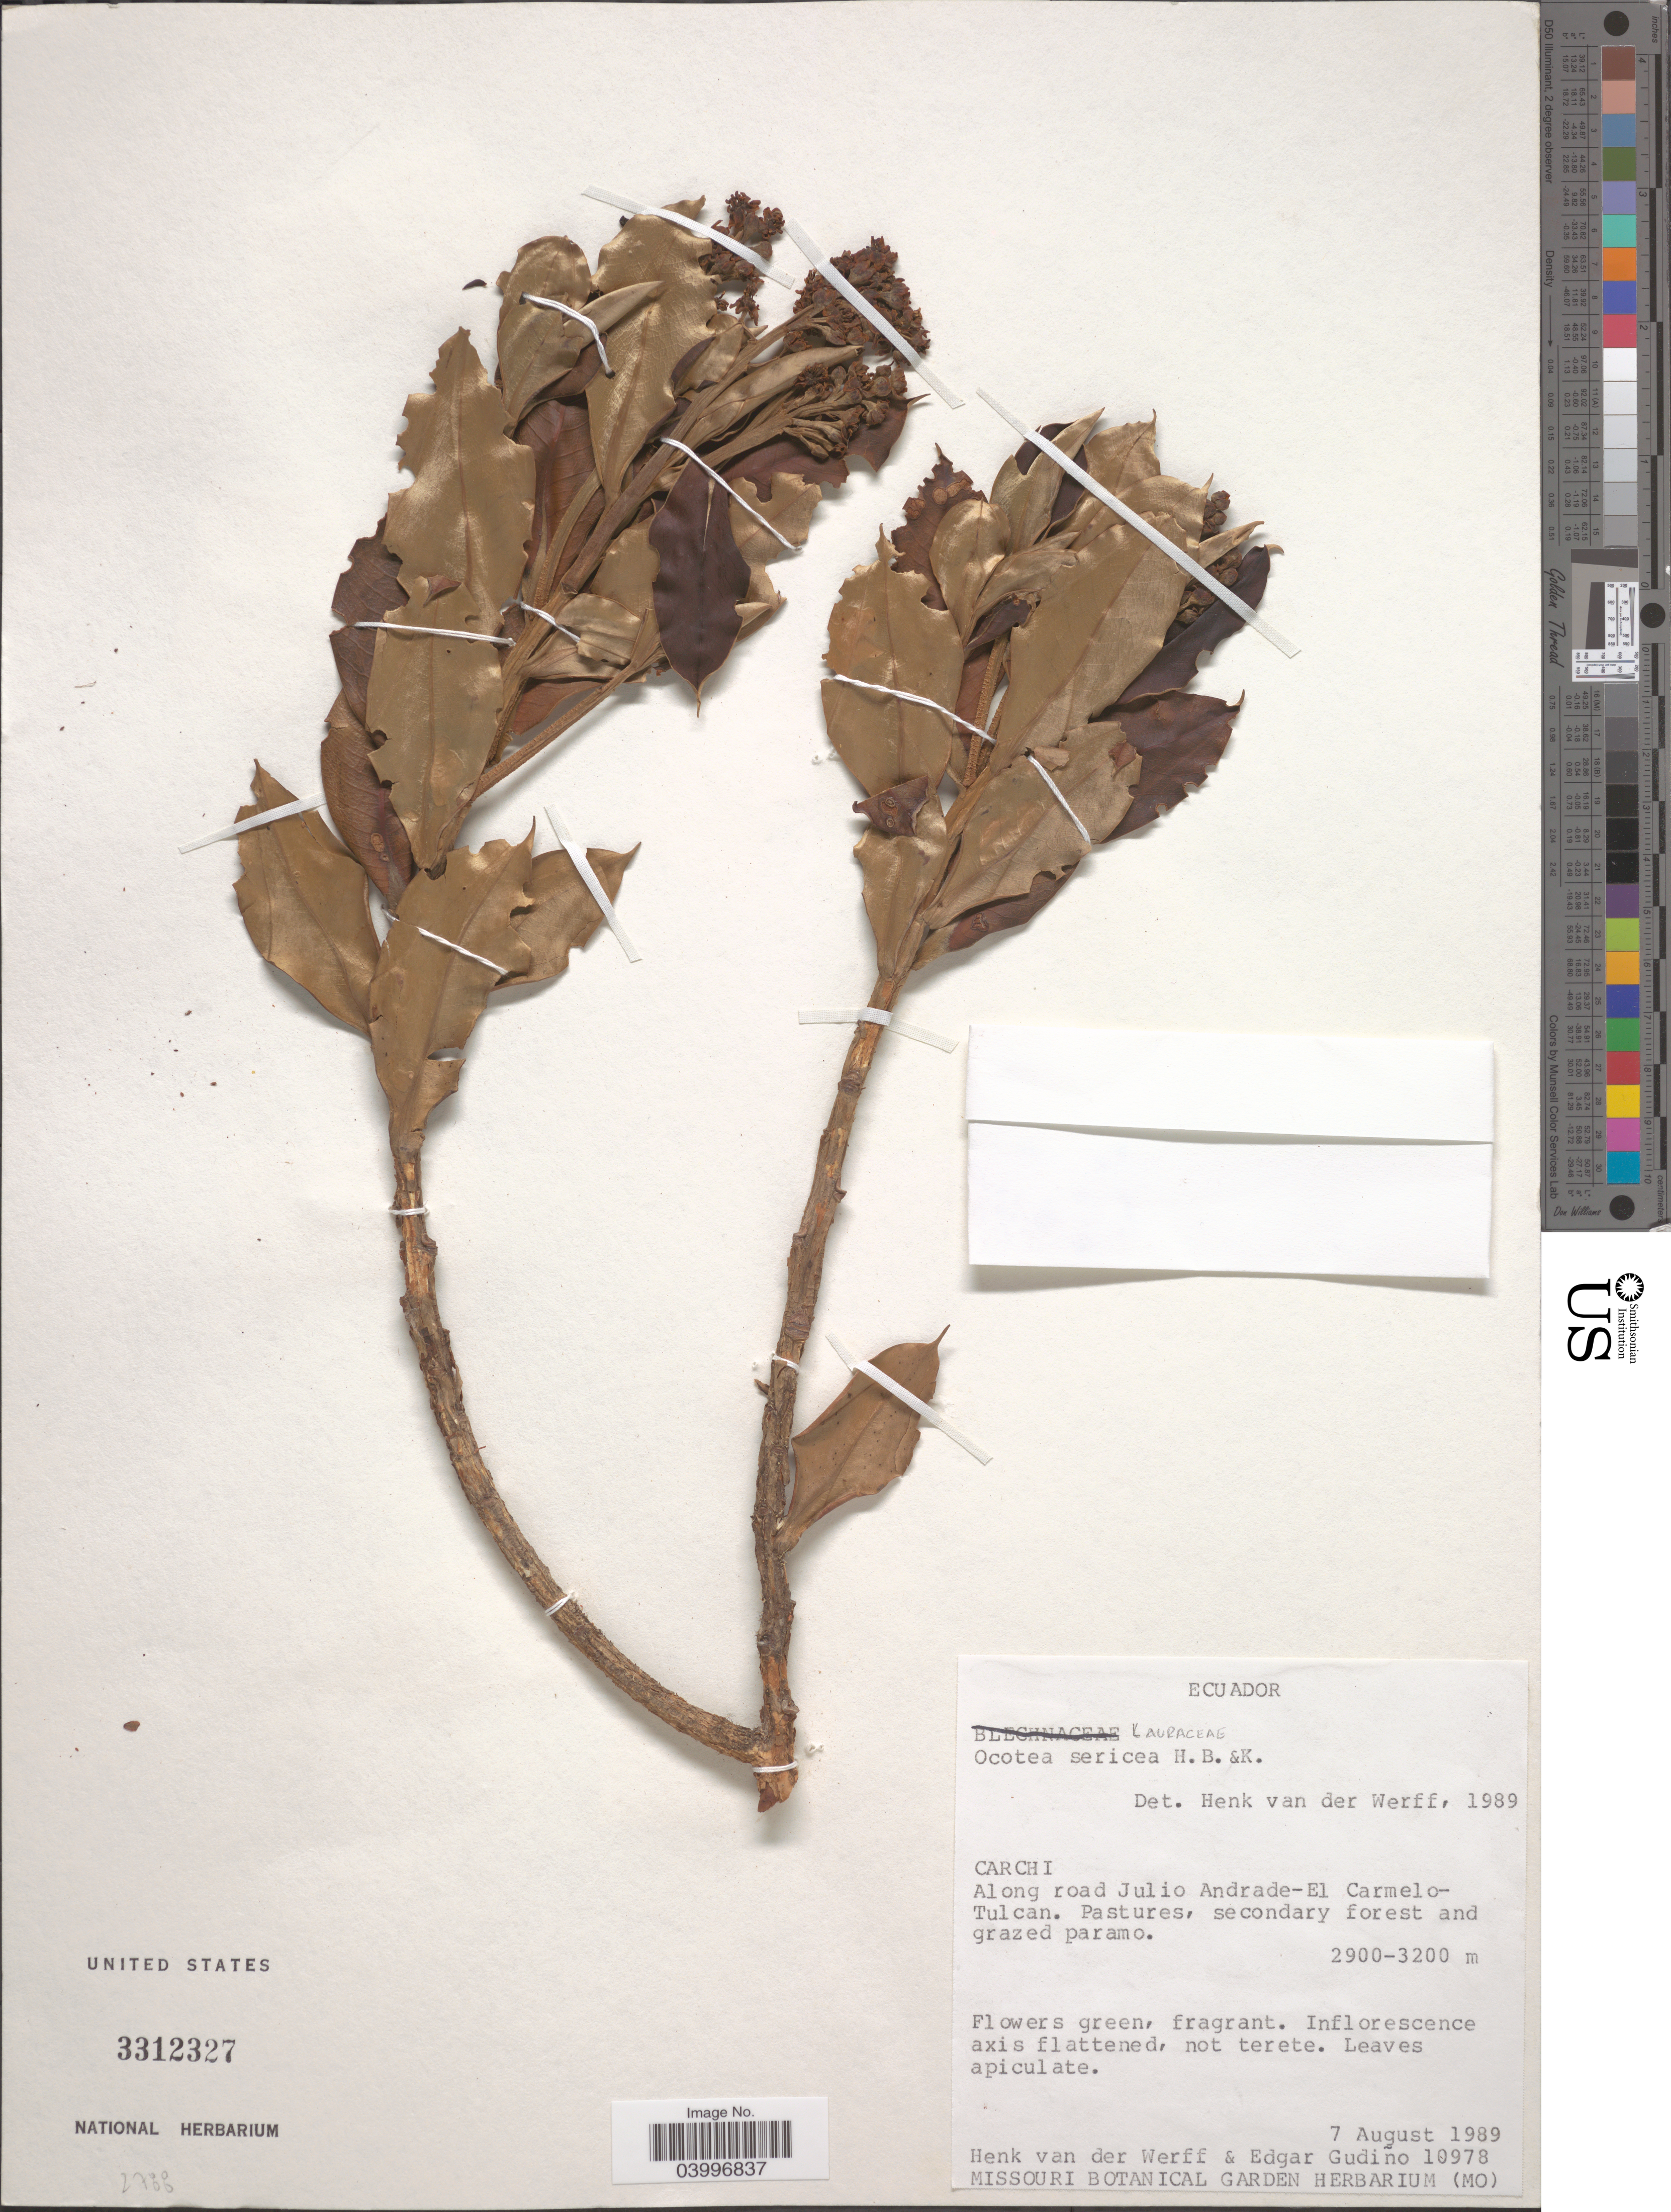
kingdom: Plantae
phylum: Tracheophyta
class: Magnoliopsida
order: Laurales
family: Lauraceae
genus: Ocotea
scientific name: Ocotea sericea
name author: Kunth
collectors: H. van der Werff & E. Gudiño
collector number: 10978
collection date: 1989-08-07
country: Ecuador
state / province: Carchi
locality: Along road Julio Andrade-El Carmelo-Tulcan.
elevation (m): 2900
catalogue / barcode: US 3312327